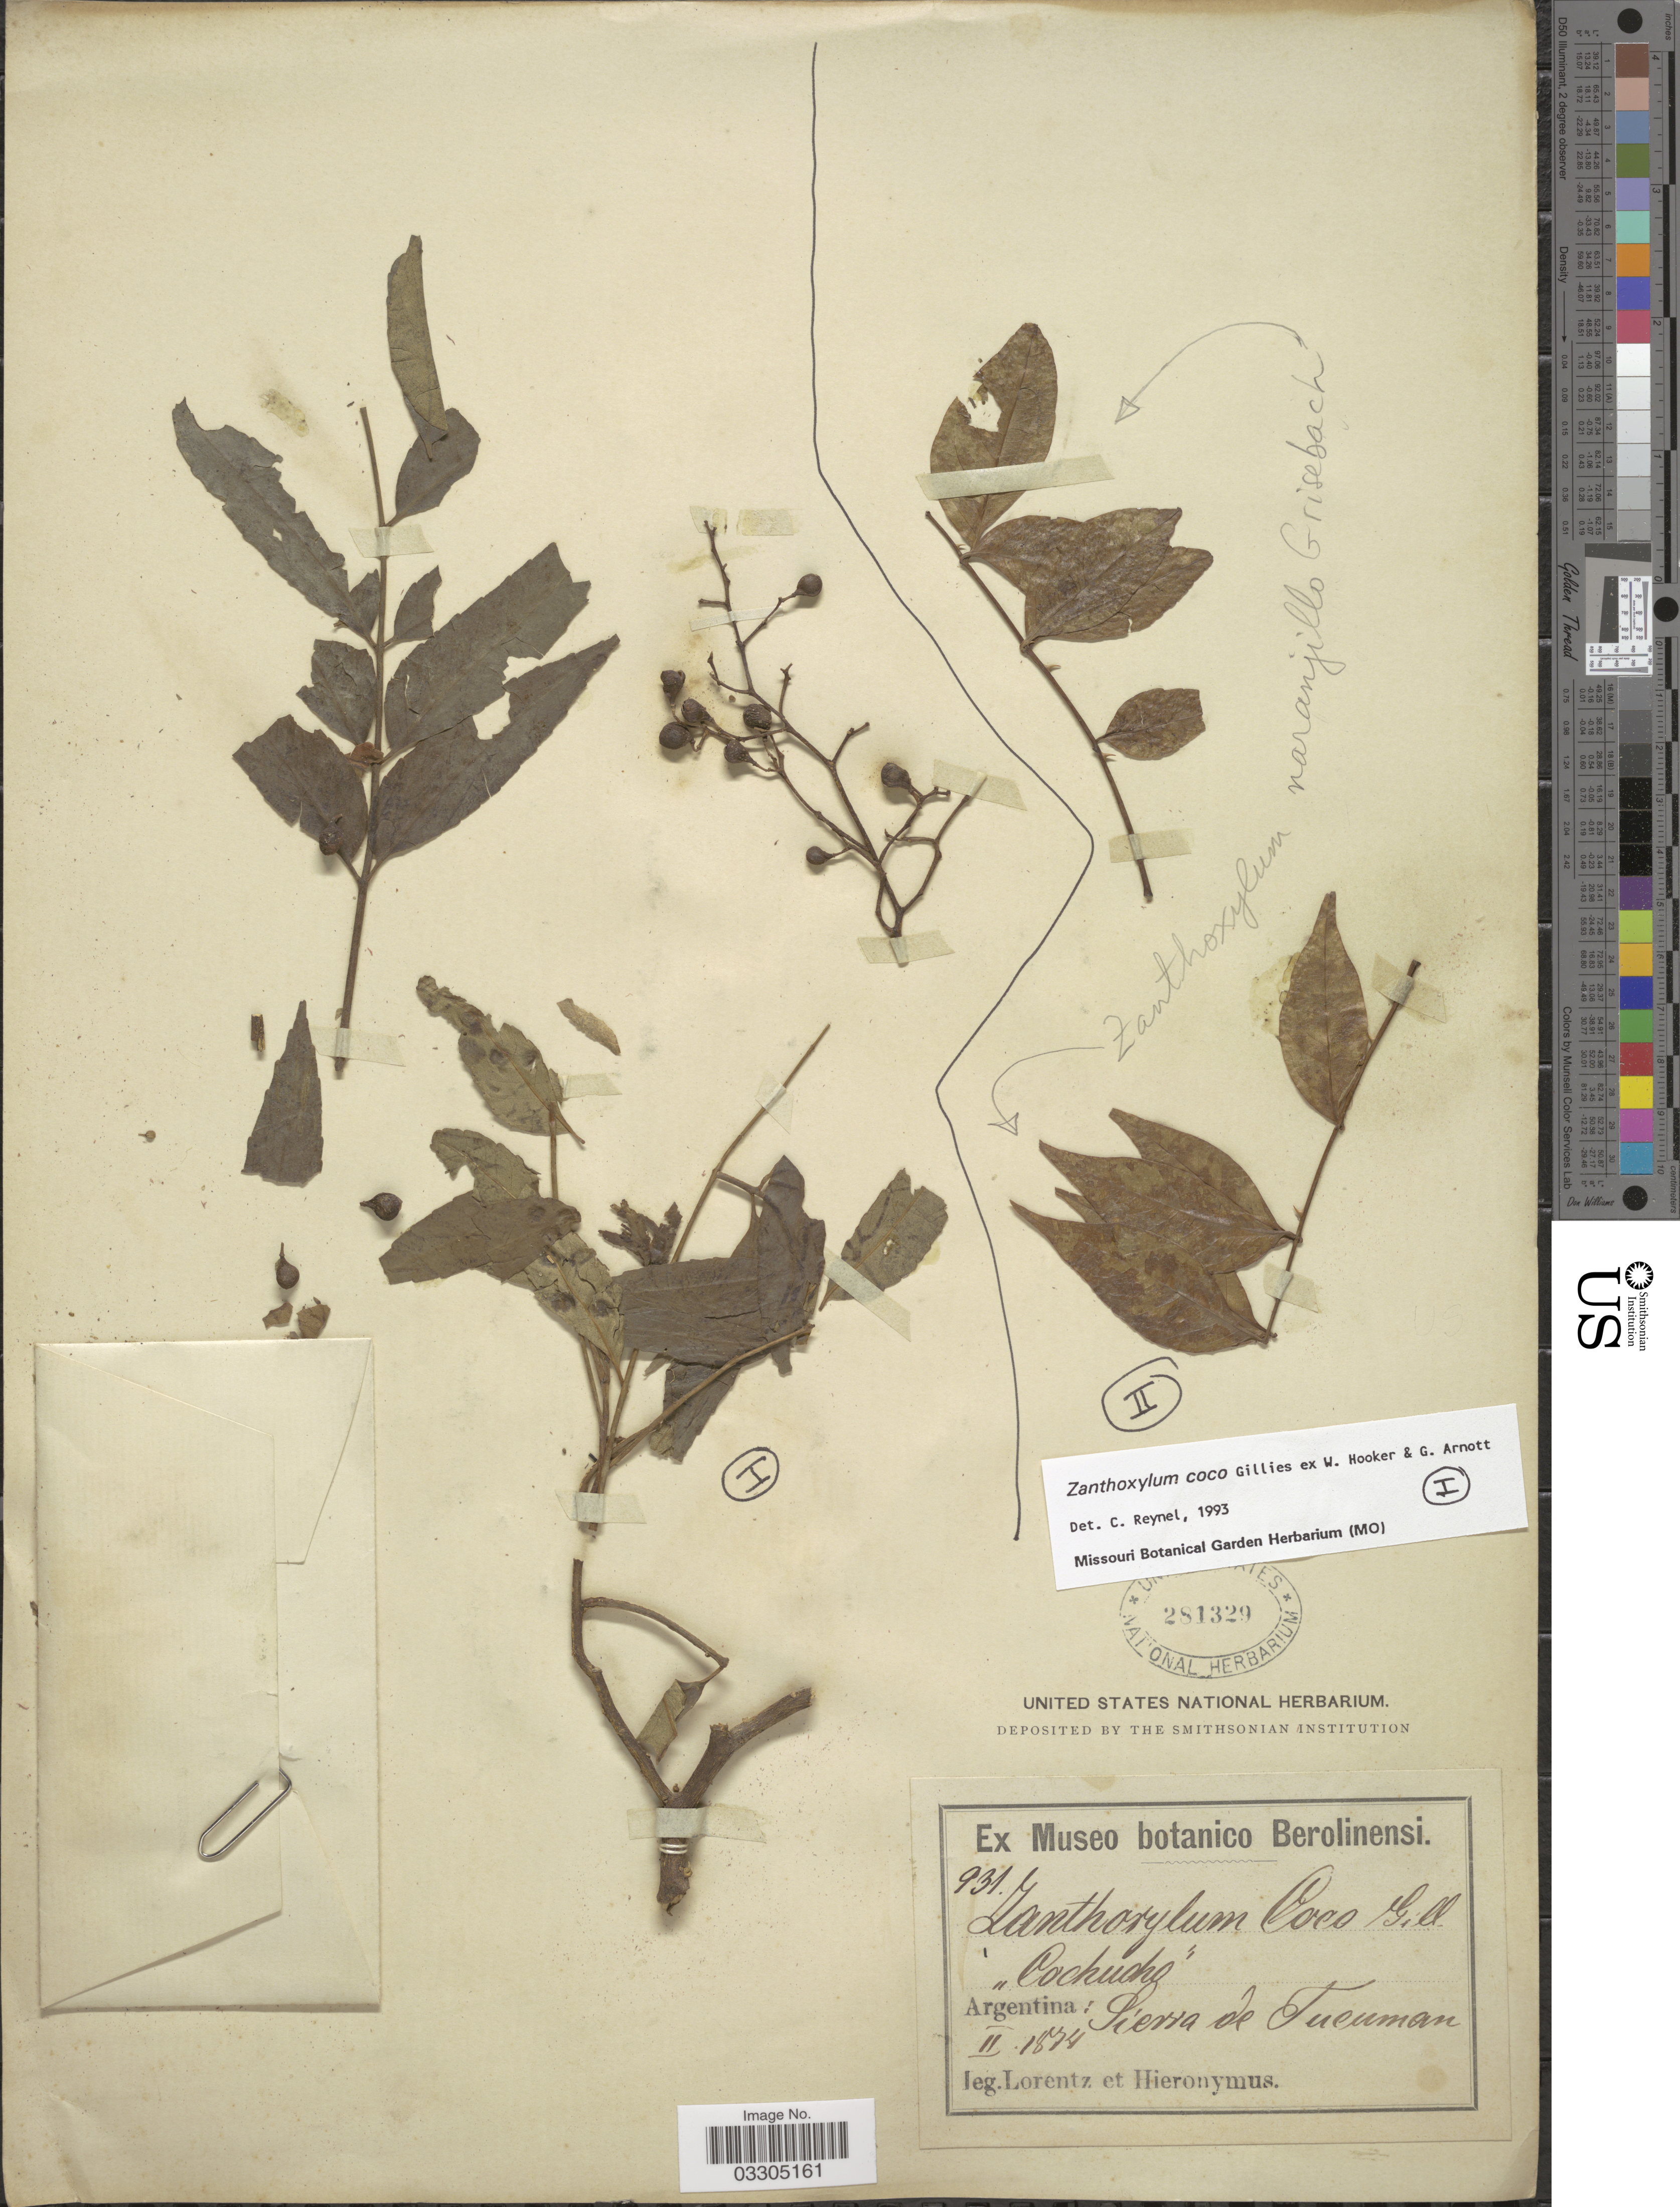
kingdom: Plantae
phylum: Tracheophyta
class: Magnoliopsida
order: Sapindales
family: Rutaceae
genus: Zanthoxylum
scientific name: Zanthoxylum coco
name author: Hook. & Arn.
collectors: -. Lorentz & -. Hieronymus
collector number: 931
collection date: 1874-02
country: Argentina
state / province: Tucuman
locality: Sierra de Tucuman.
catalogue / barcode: US 281329